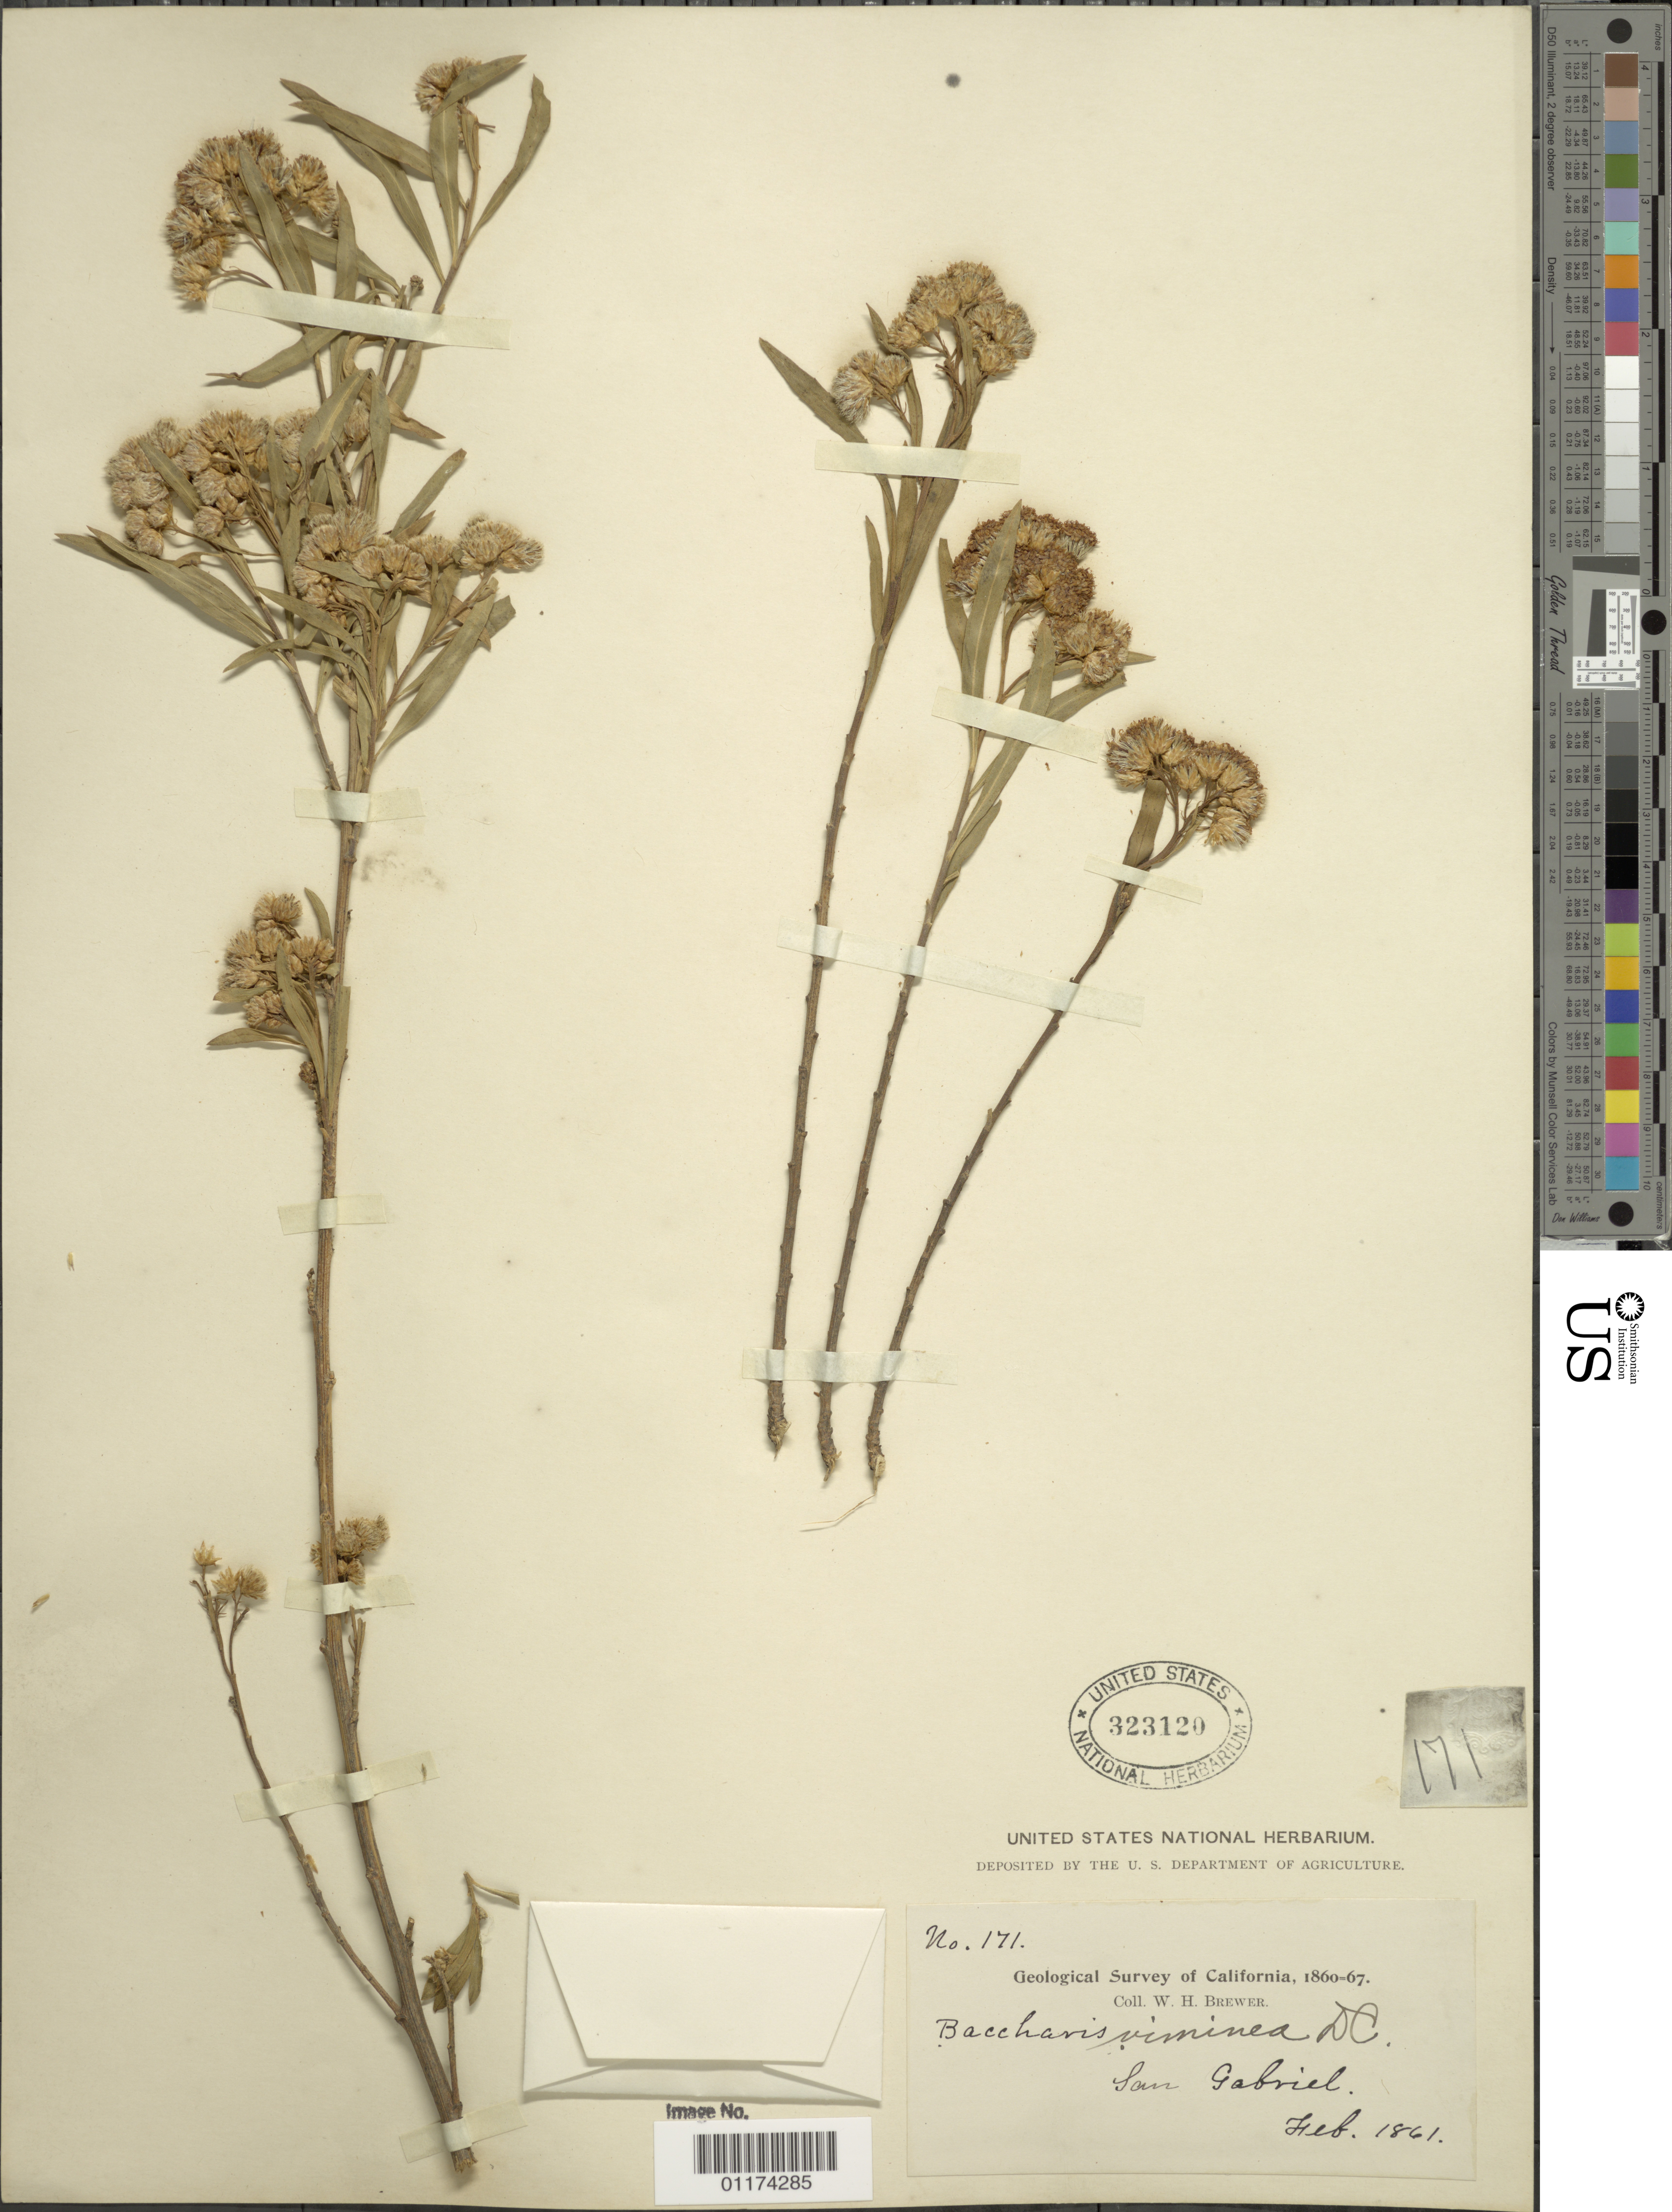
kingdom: Plantae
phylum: Tracheophyta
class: Magnoliopsida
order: Asterales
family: Asteraceae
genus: Baccharis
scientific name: Baccharis viminea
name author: DC.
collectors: W. H. Brewer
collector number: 171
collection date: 1861-02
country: United States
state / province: California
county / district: Los Angeles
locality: San Gabriel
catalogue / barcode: US 323120